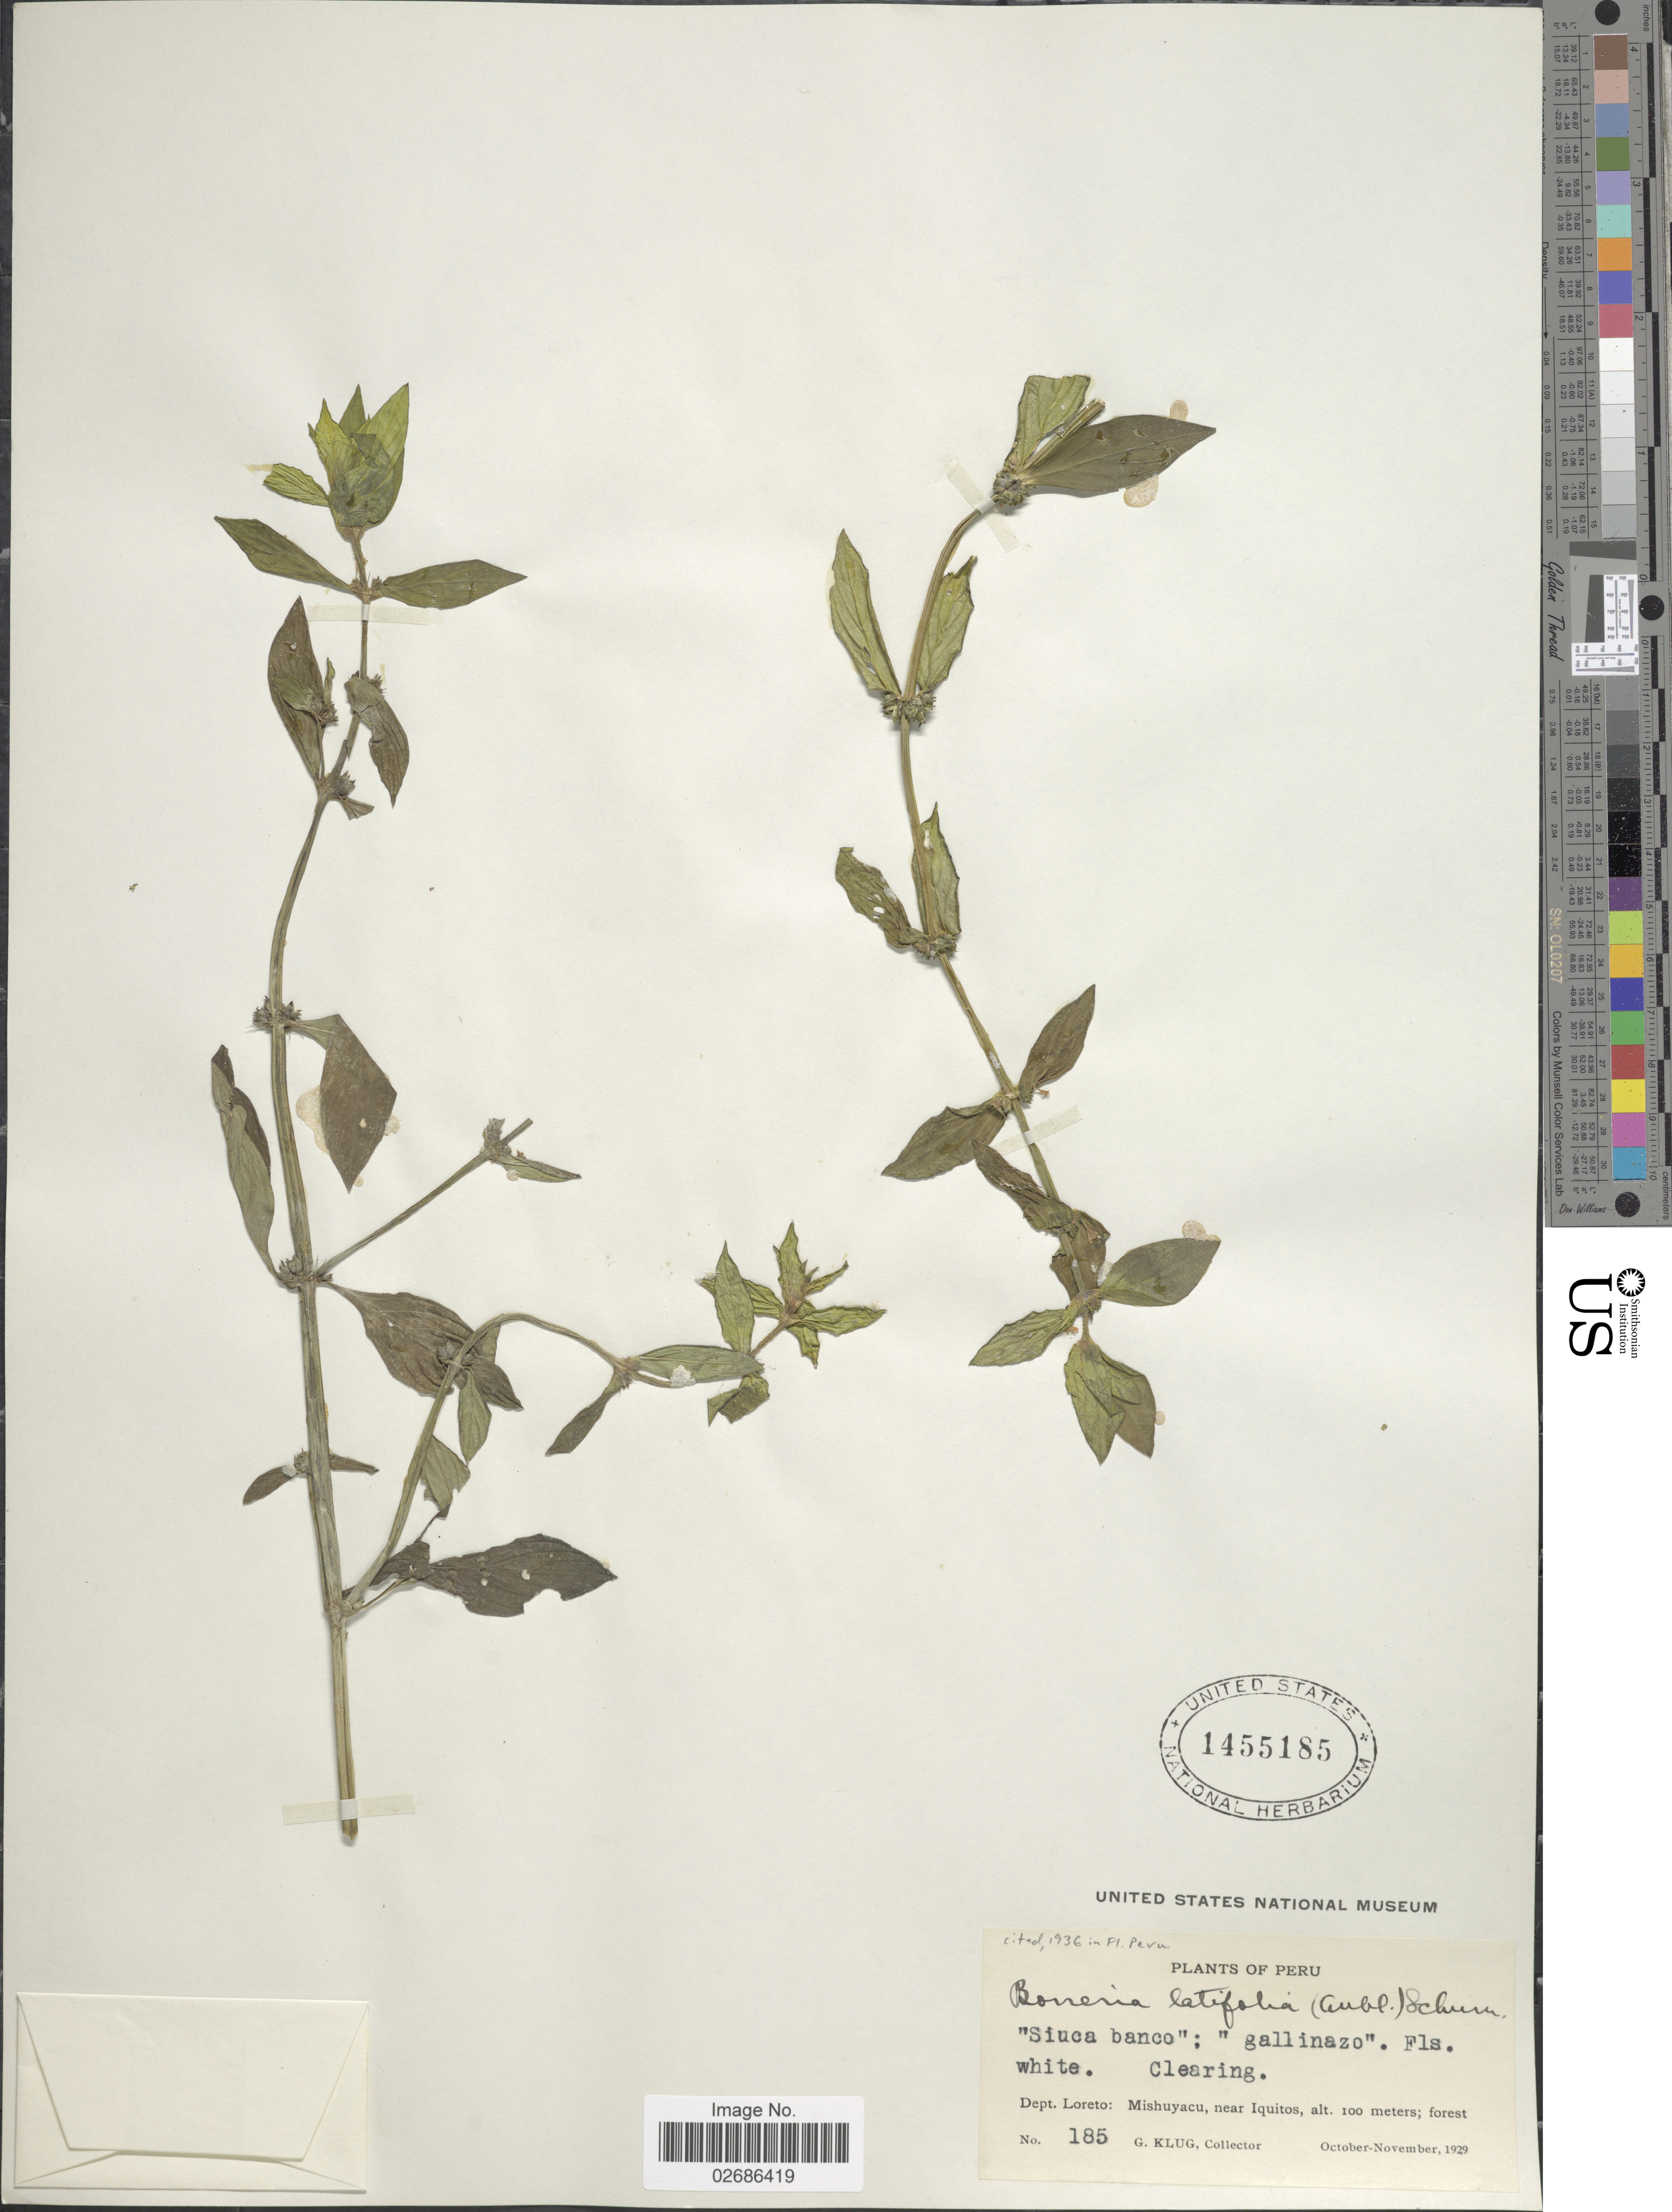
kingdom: Plantae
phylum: Tracheophyta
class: Magnoliopsida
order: Gentianales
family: Rubiaceae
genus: Borreria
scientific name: Borreria latifolia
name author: (Aubl.) K. Schum.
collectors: G. Klug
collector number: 185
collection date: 1929-10/1929-11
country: Peru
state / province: Loreto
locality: Dept. Loreto: Mishuyacu, near Iquitos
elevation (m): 100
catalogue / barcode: US 1455185